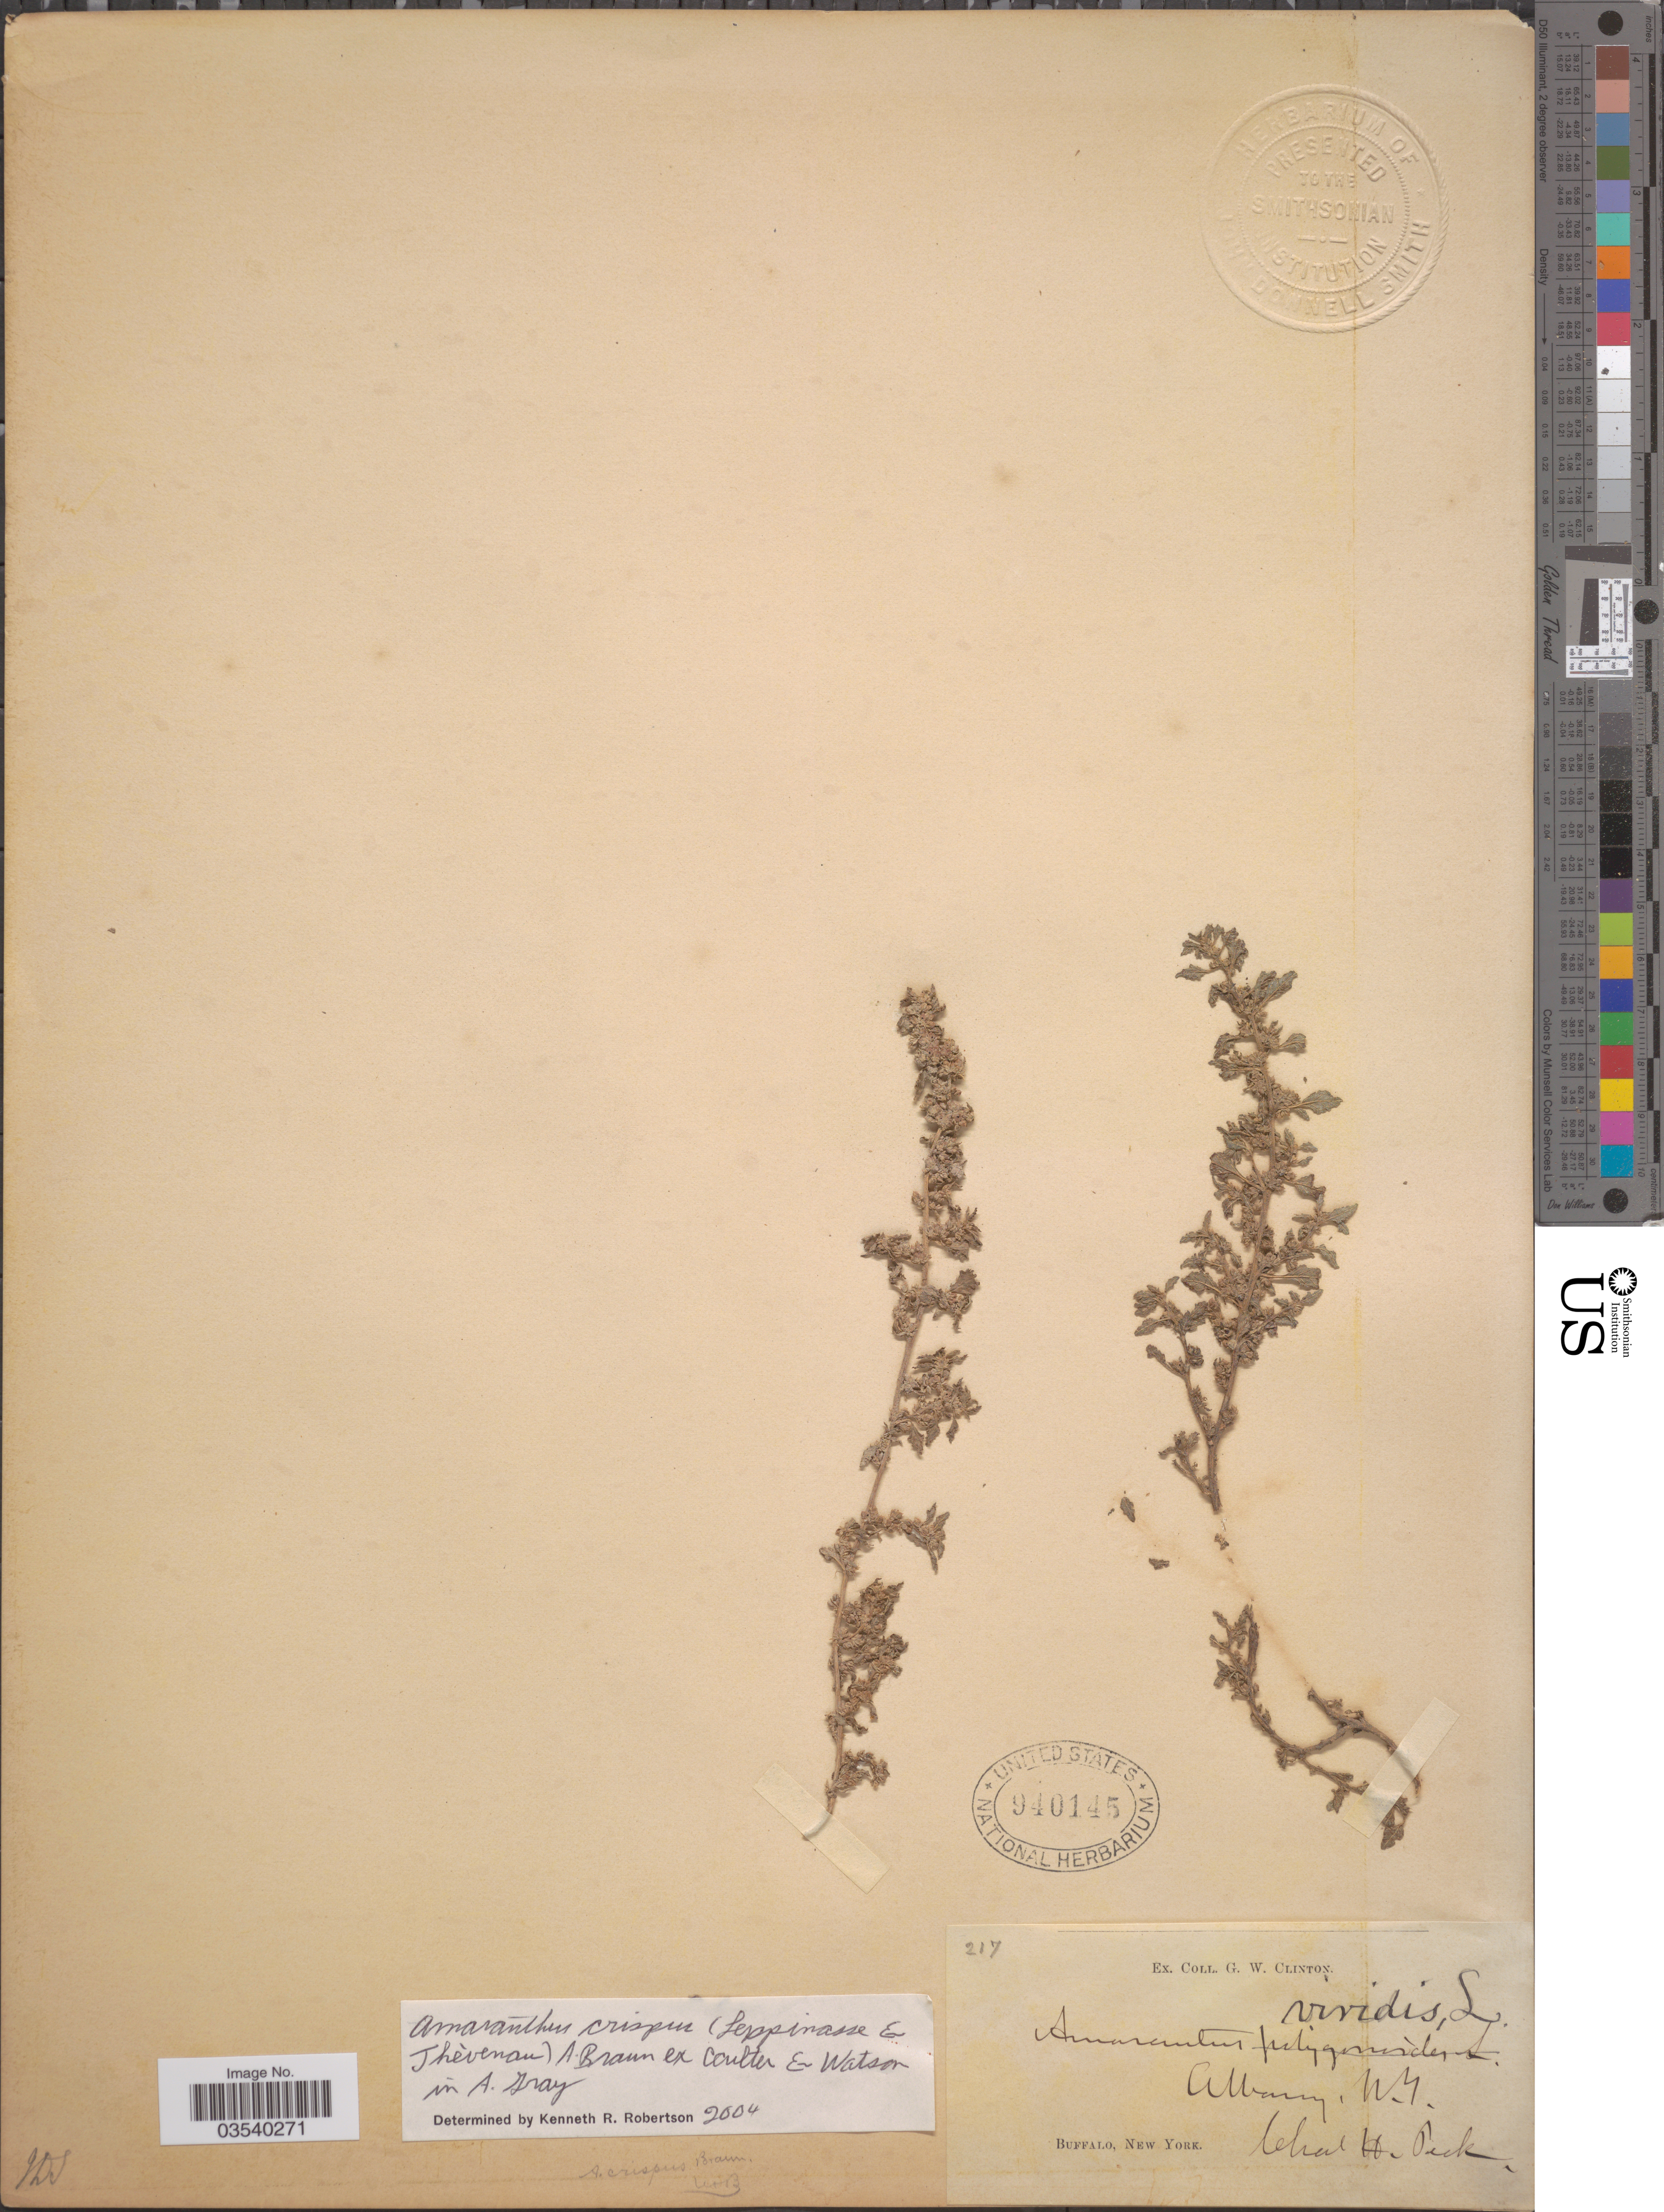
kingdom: Plantae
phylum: Tracheophyta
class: Magnoliopsida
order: Caryophyllales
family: Amaranthaceae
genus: Amaranthus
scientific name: Amaranthus crispus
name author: (Lesp. & Thévenau) A. Braun ex J.M. Coult. & S. Watson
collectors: G. Peck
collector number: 217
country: United States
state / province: New York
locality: Albany.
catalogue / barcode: US 940145